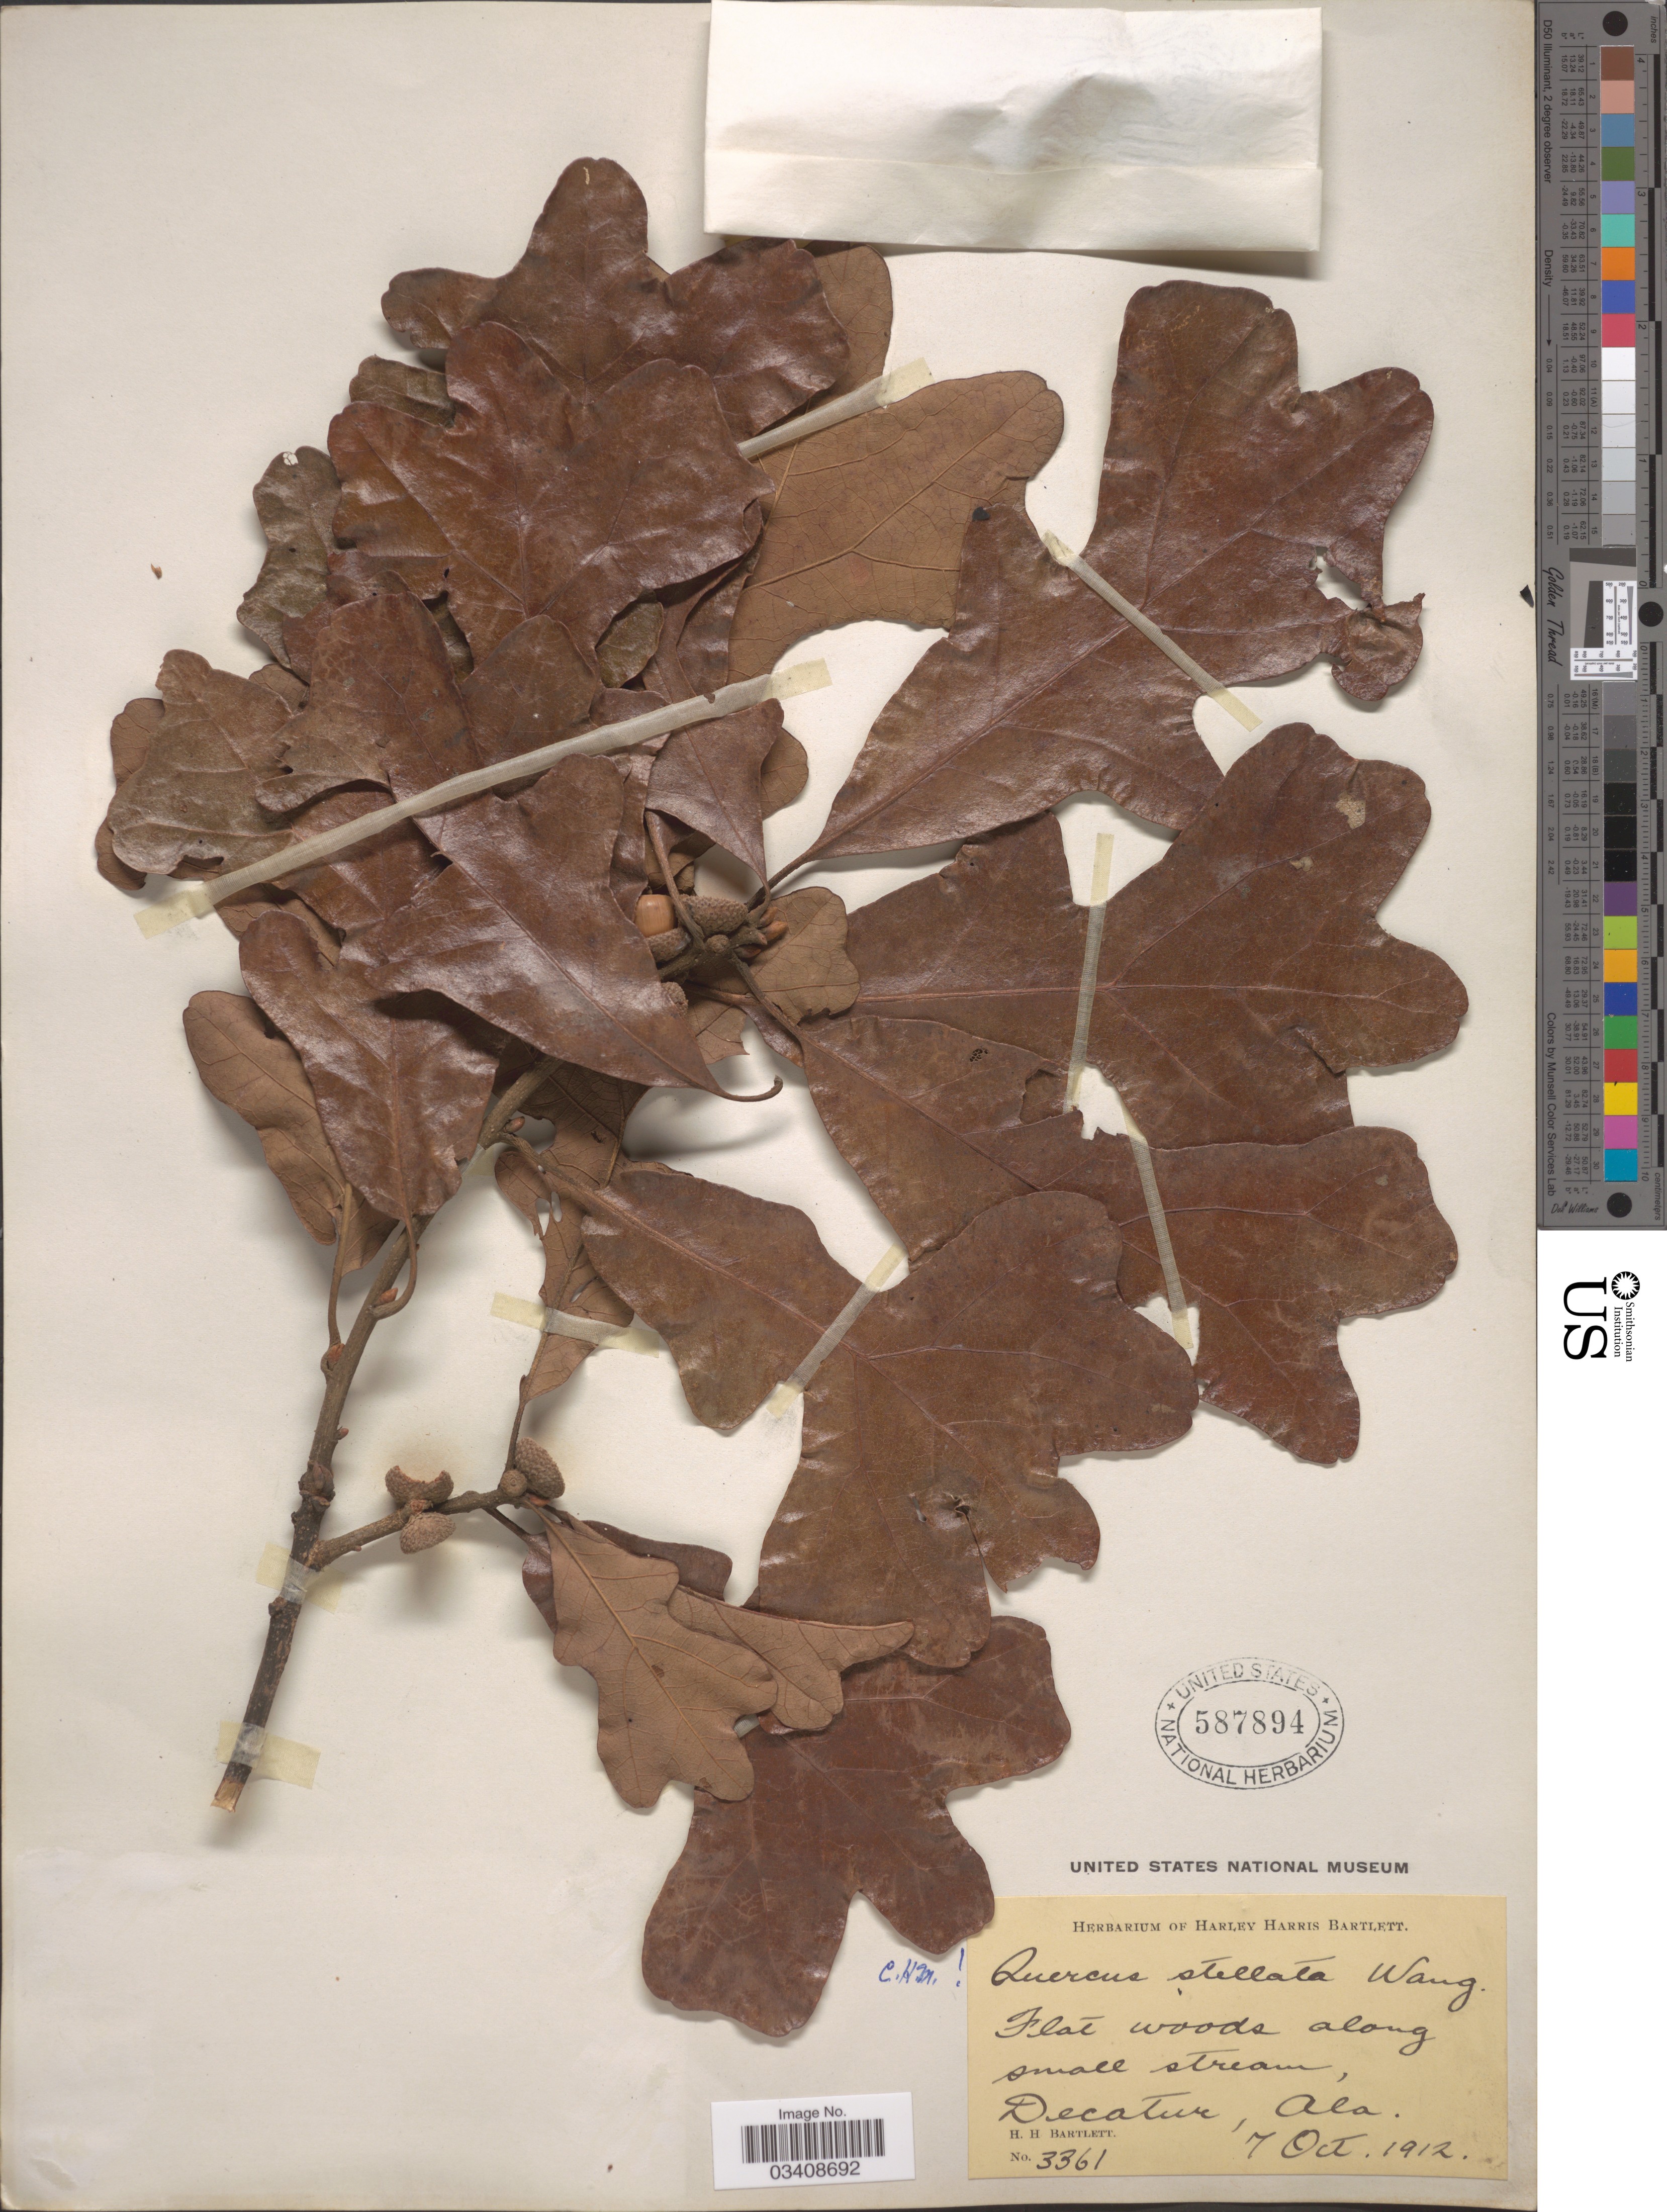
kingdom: Plantae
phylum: Tracheophyta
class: Magnoliopsida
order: Fagales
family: Fagaceae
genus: Quercus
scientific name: Quercus stellata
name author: Wangenh.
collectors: H. H. Bartlett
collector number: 3361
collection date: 1912-10-07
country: United States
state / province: Alabama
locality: Decatur.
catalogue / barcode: US 587894